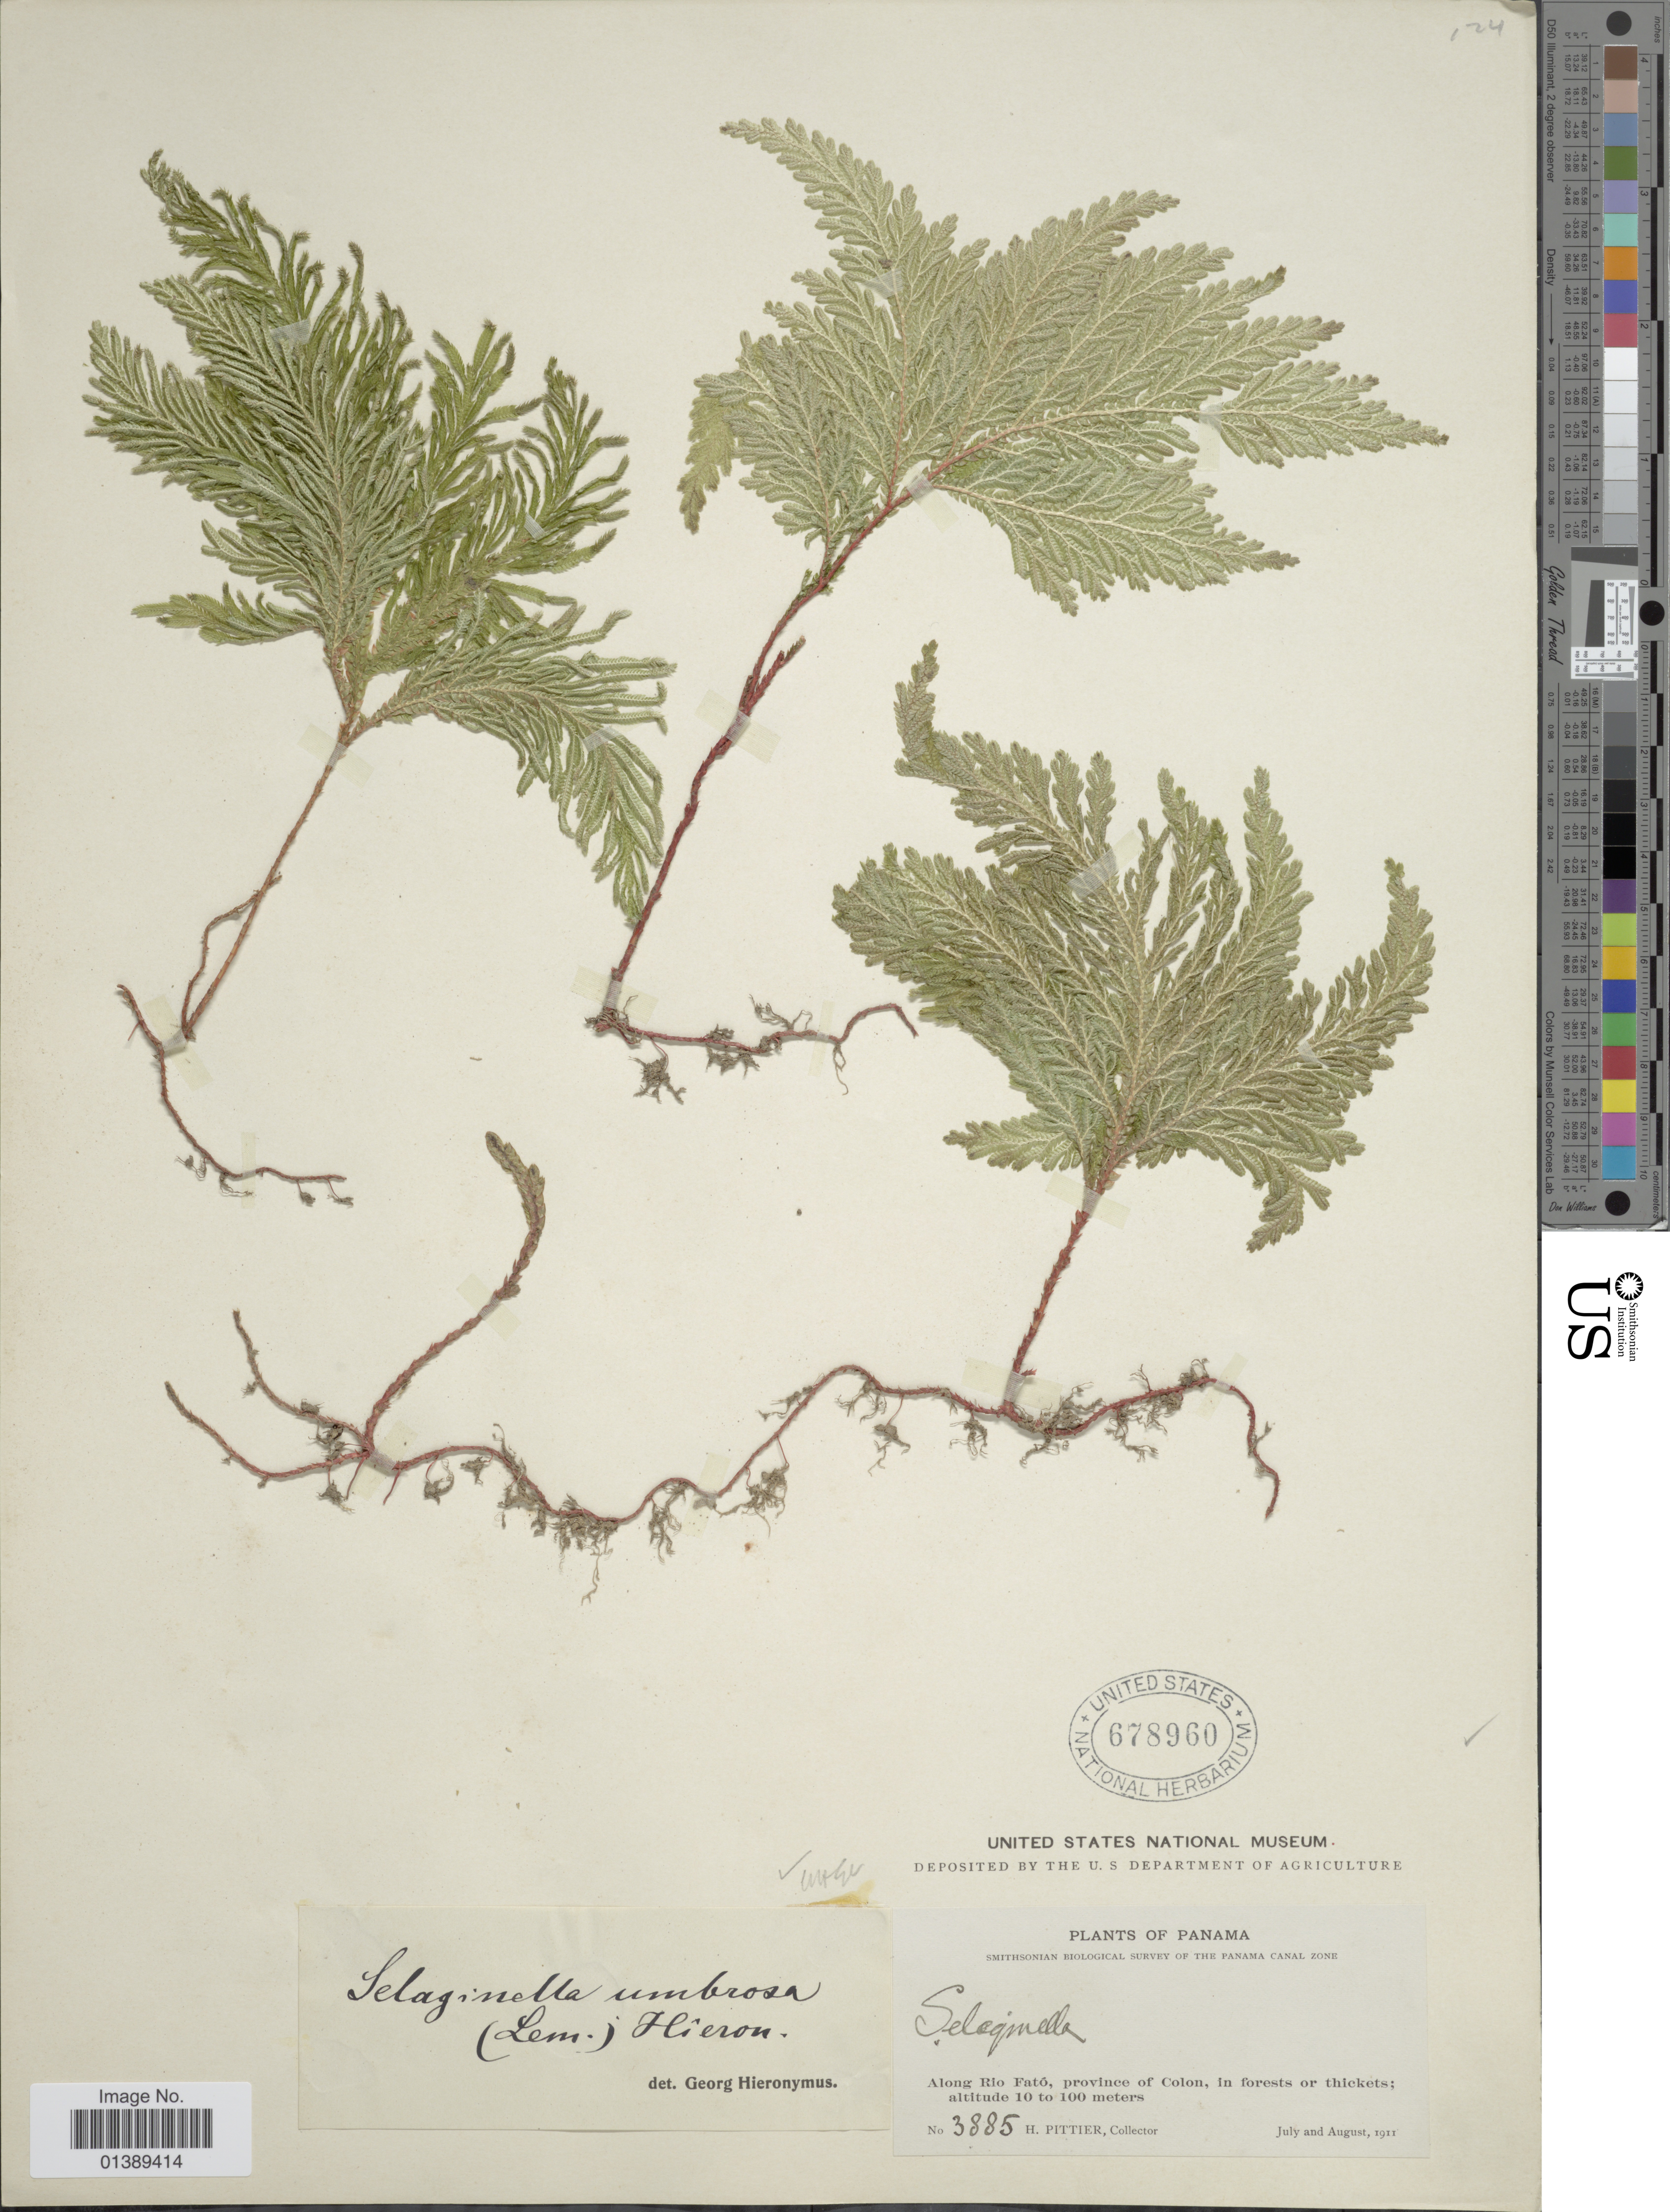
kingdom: Plantae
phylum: Tracheophyta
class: Lycopodiopsida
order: Selaginellales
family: Selaginellaceae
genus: Selaginella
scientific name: Selaginella umbrosa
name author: Lem. ex Hieron.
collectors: H. F. Pittier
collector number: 3885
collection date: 1911-07/1911-08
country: Panama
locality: Along Rio Fató, province of Colon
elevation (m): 10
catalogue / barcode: US 678960